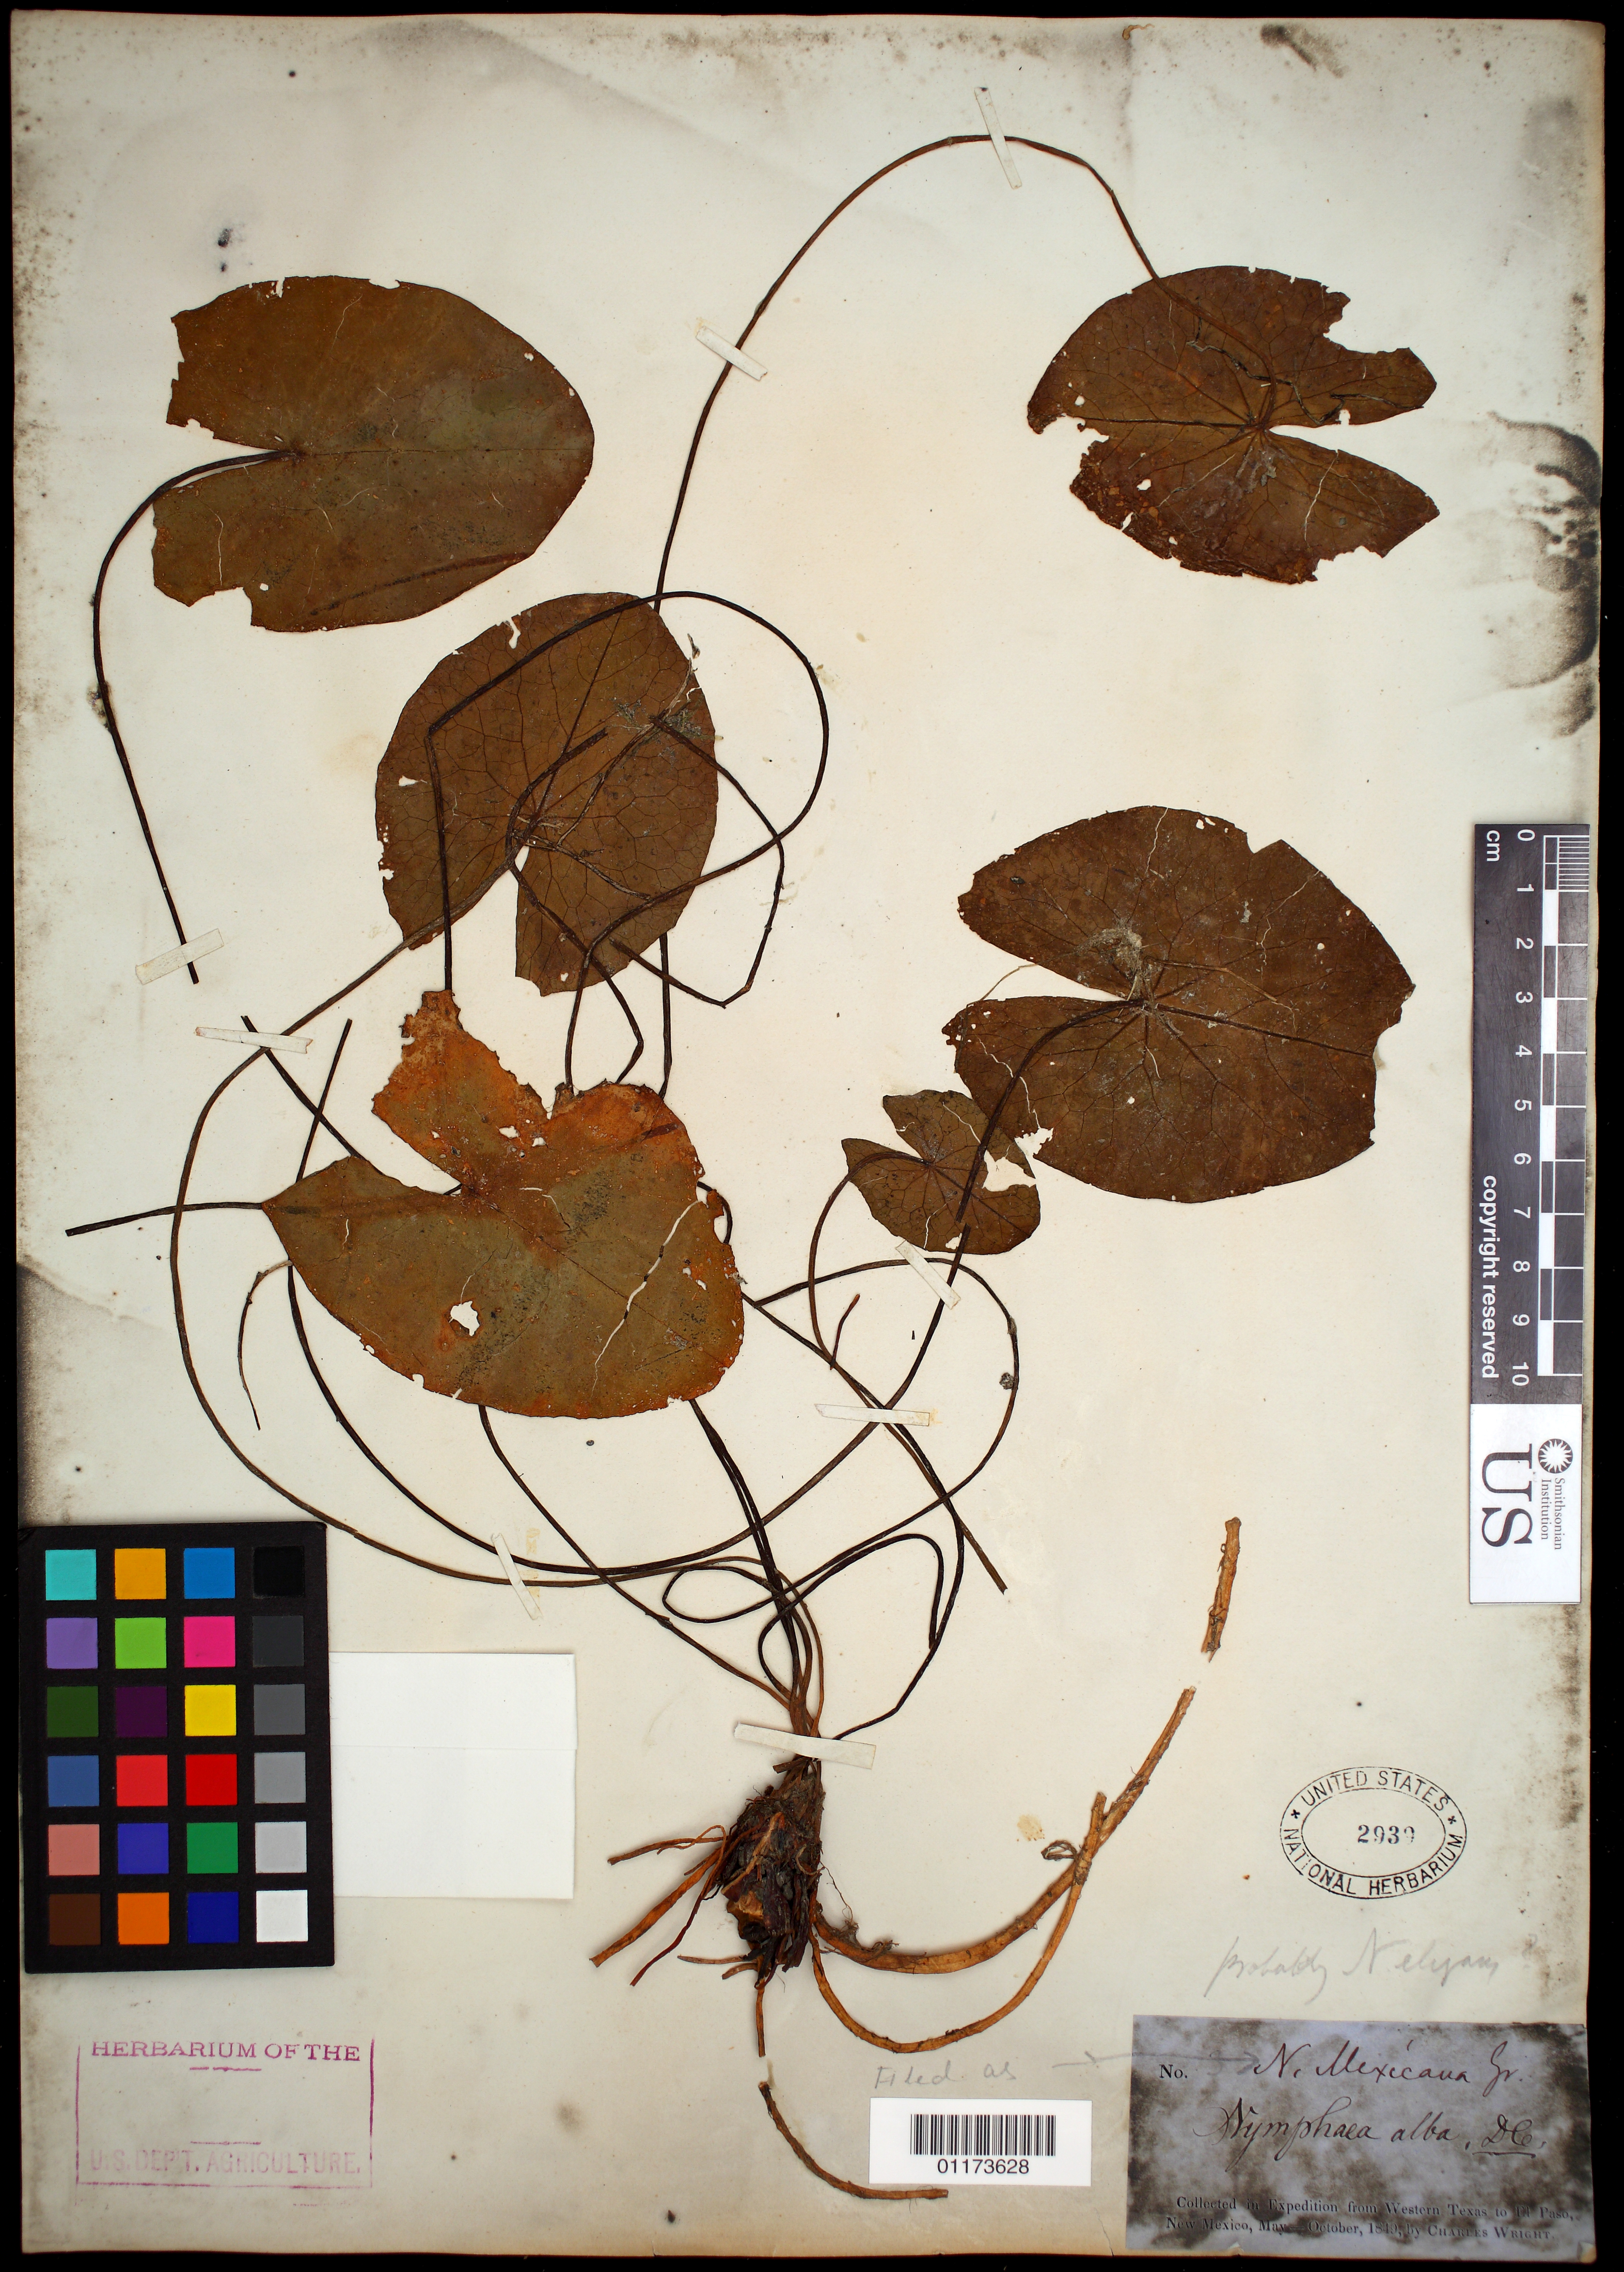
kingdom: Plantae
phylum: Tracheophyta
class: Magnoliopsida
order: Nymphaeales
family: Nymphaeaceae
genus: Nymphaea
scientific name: Nymphaea alba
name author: L.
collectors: C. Wright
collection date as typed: May 1849 to -- Oct 1849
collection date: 1849-05/1849-10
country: United States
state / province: New Mexico / Texas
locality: W Texas to El Paso, New Mexico.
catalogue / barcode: US 2939